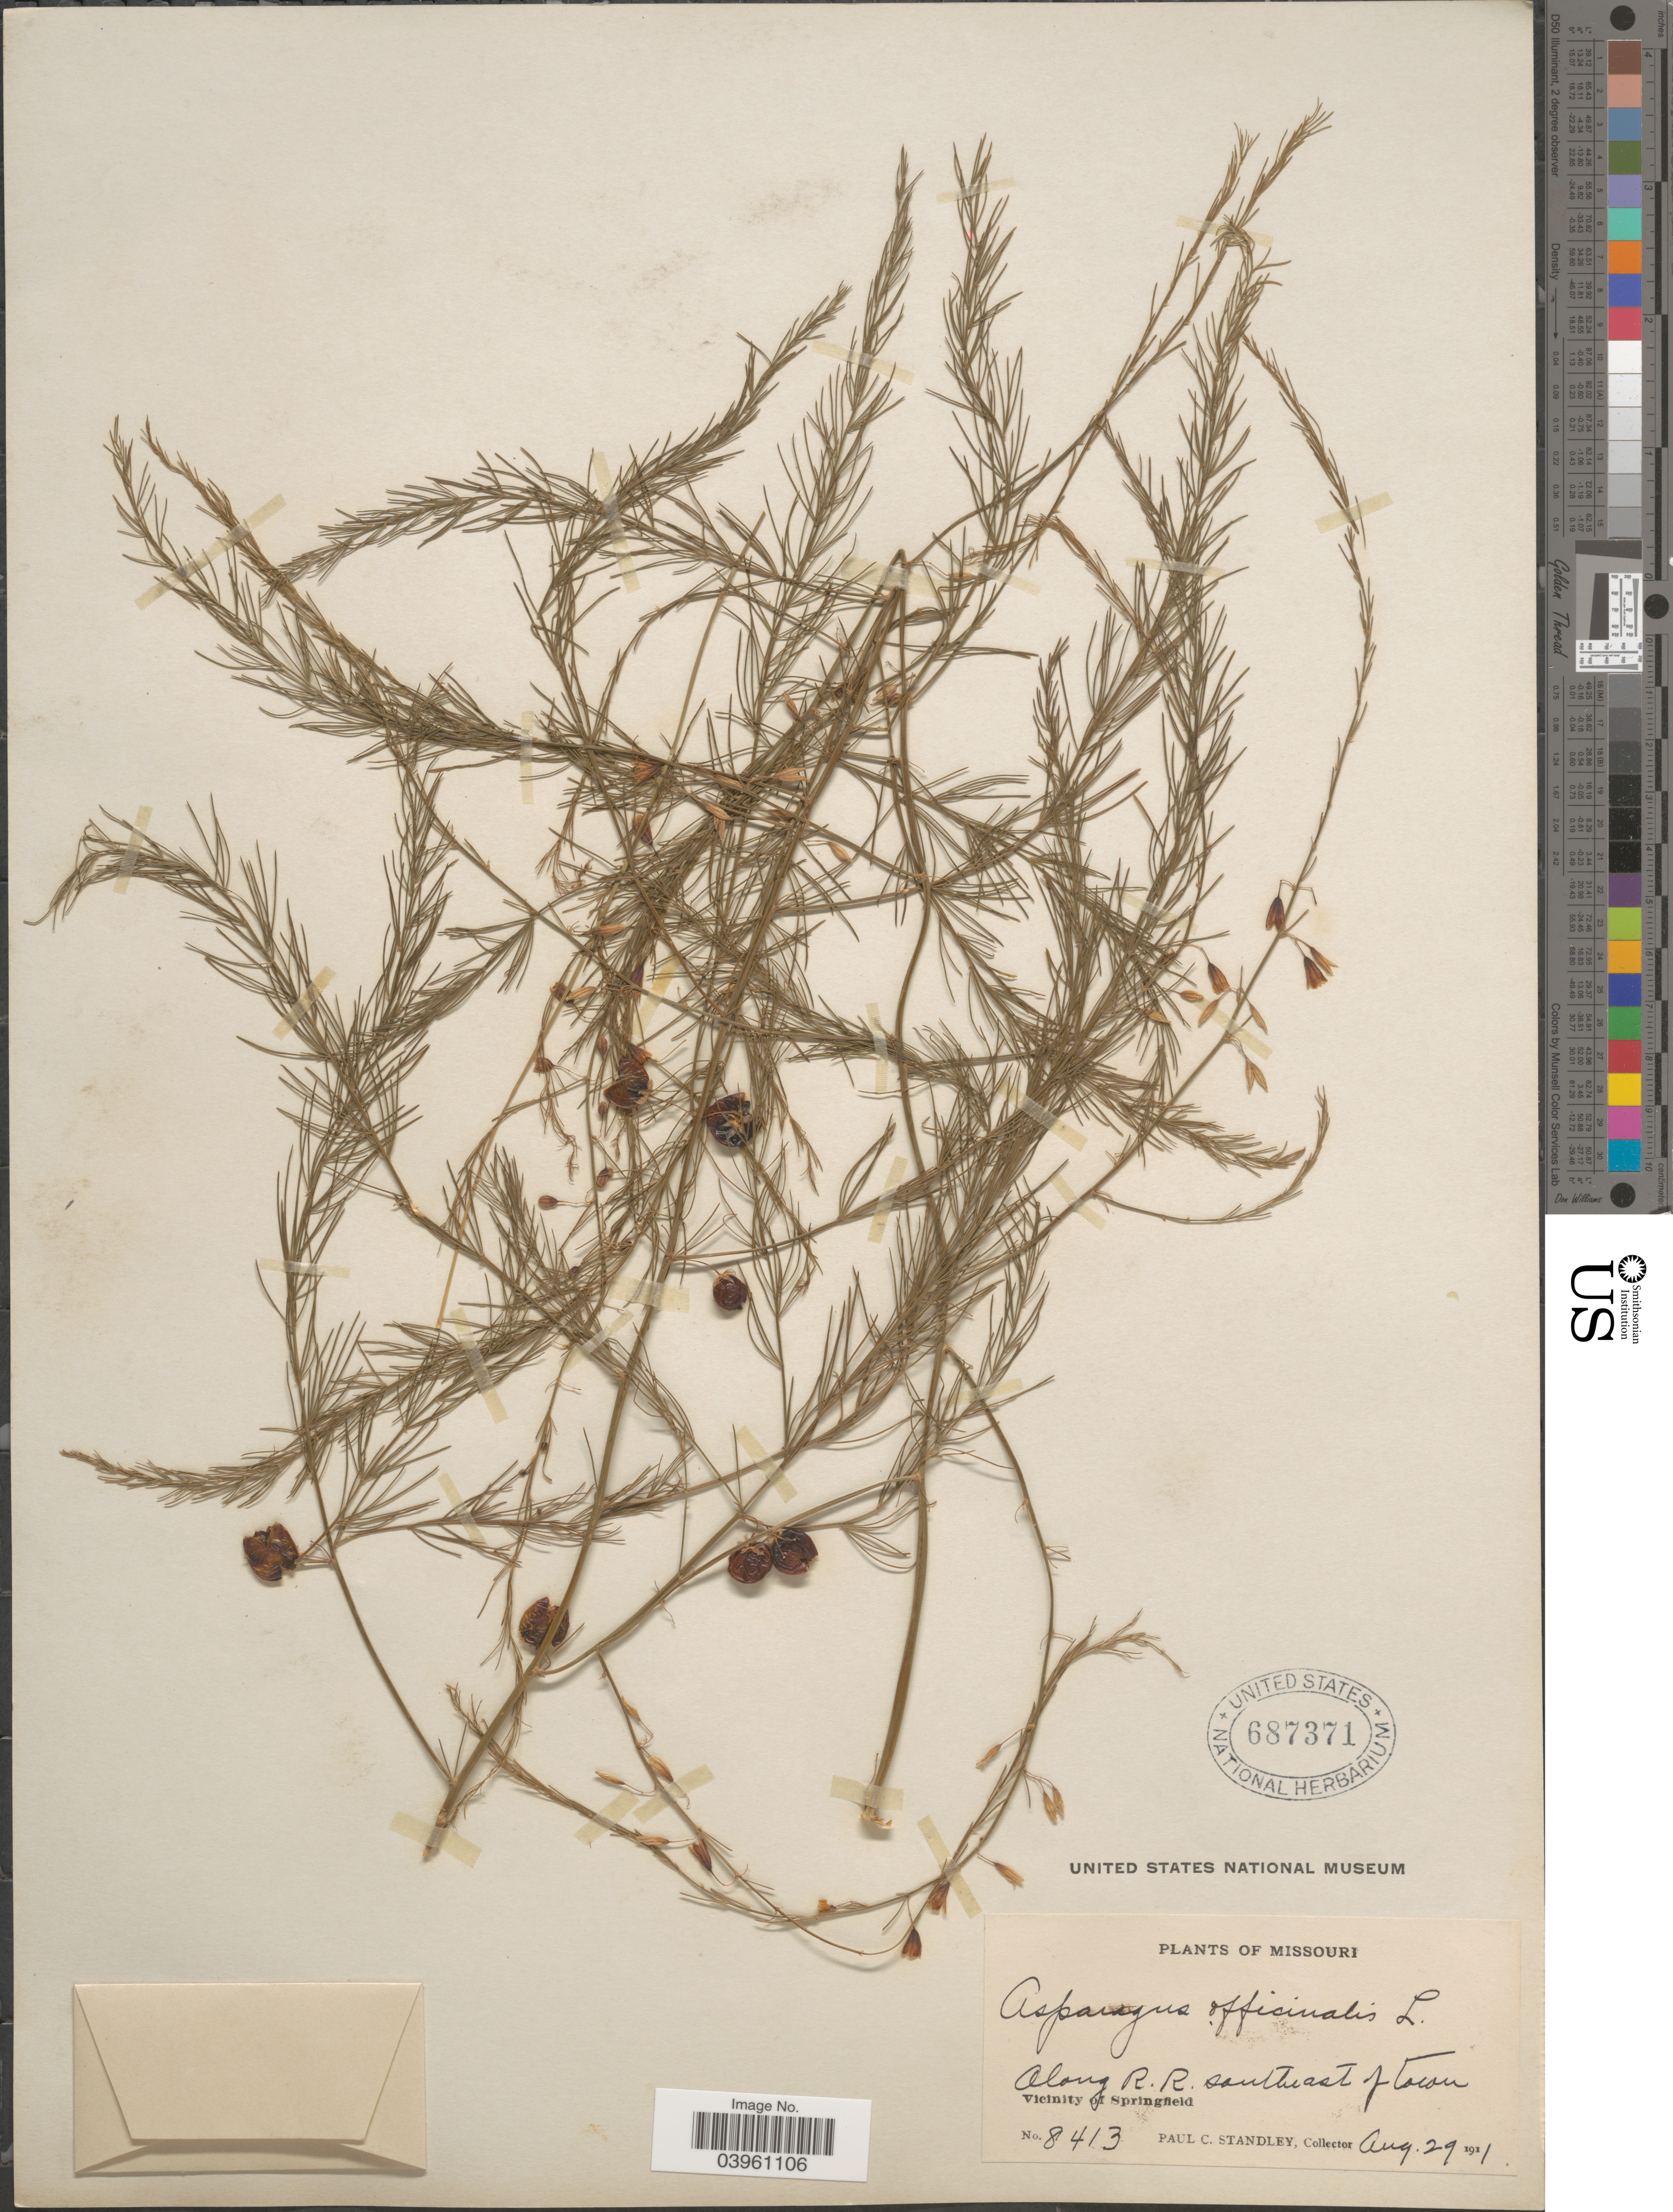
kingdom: Plantae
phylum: Tracheophyta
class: Liliopsida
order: Asparagales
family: Asparagaceae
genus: Asparagus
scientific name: Asparagus officinalis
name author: L.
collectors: P. C. Standley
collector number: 8413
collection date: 1911-08-29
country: United States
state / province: Missouri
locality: Along R. R. southeast of town. Vicinity of Springfield.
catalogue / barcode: US 687371